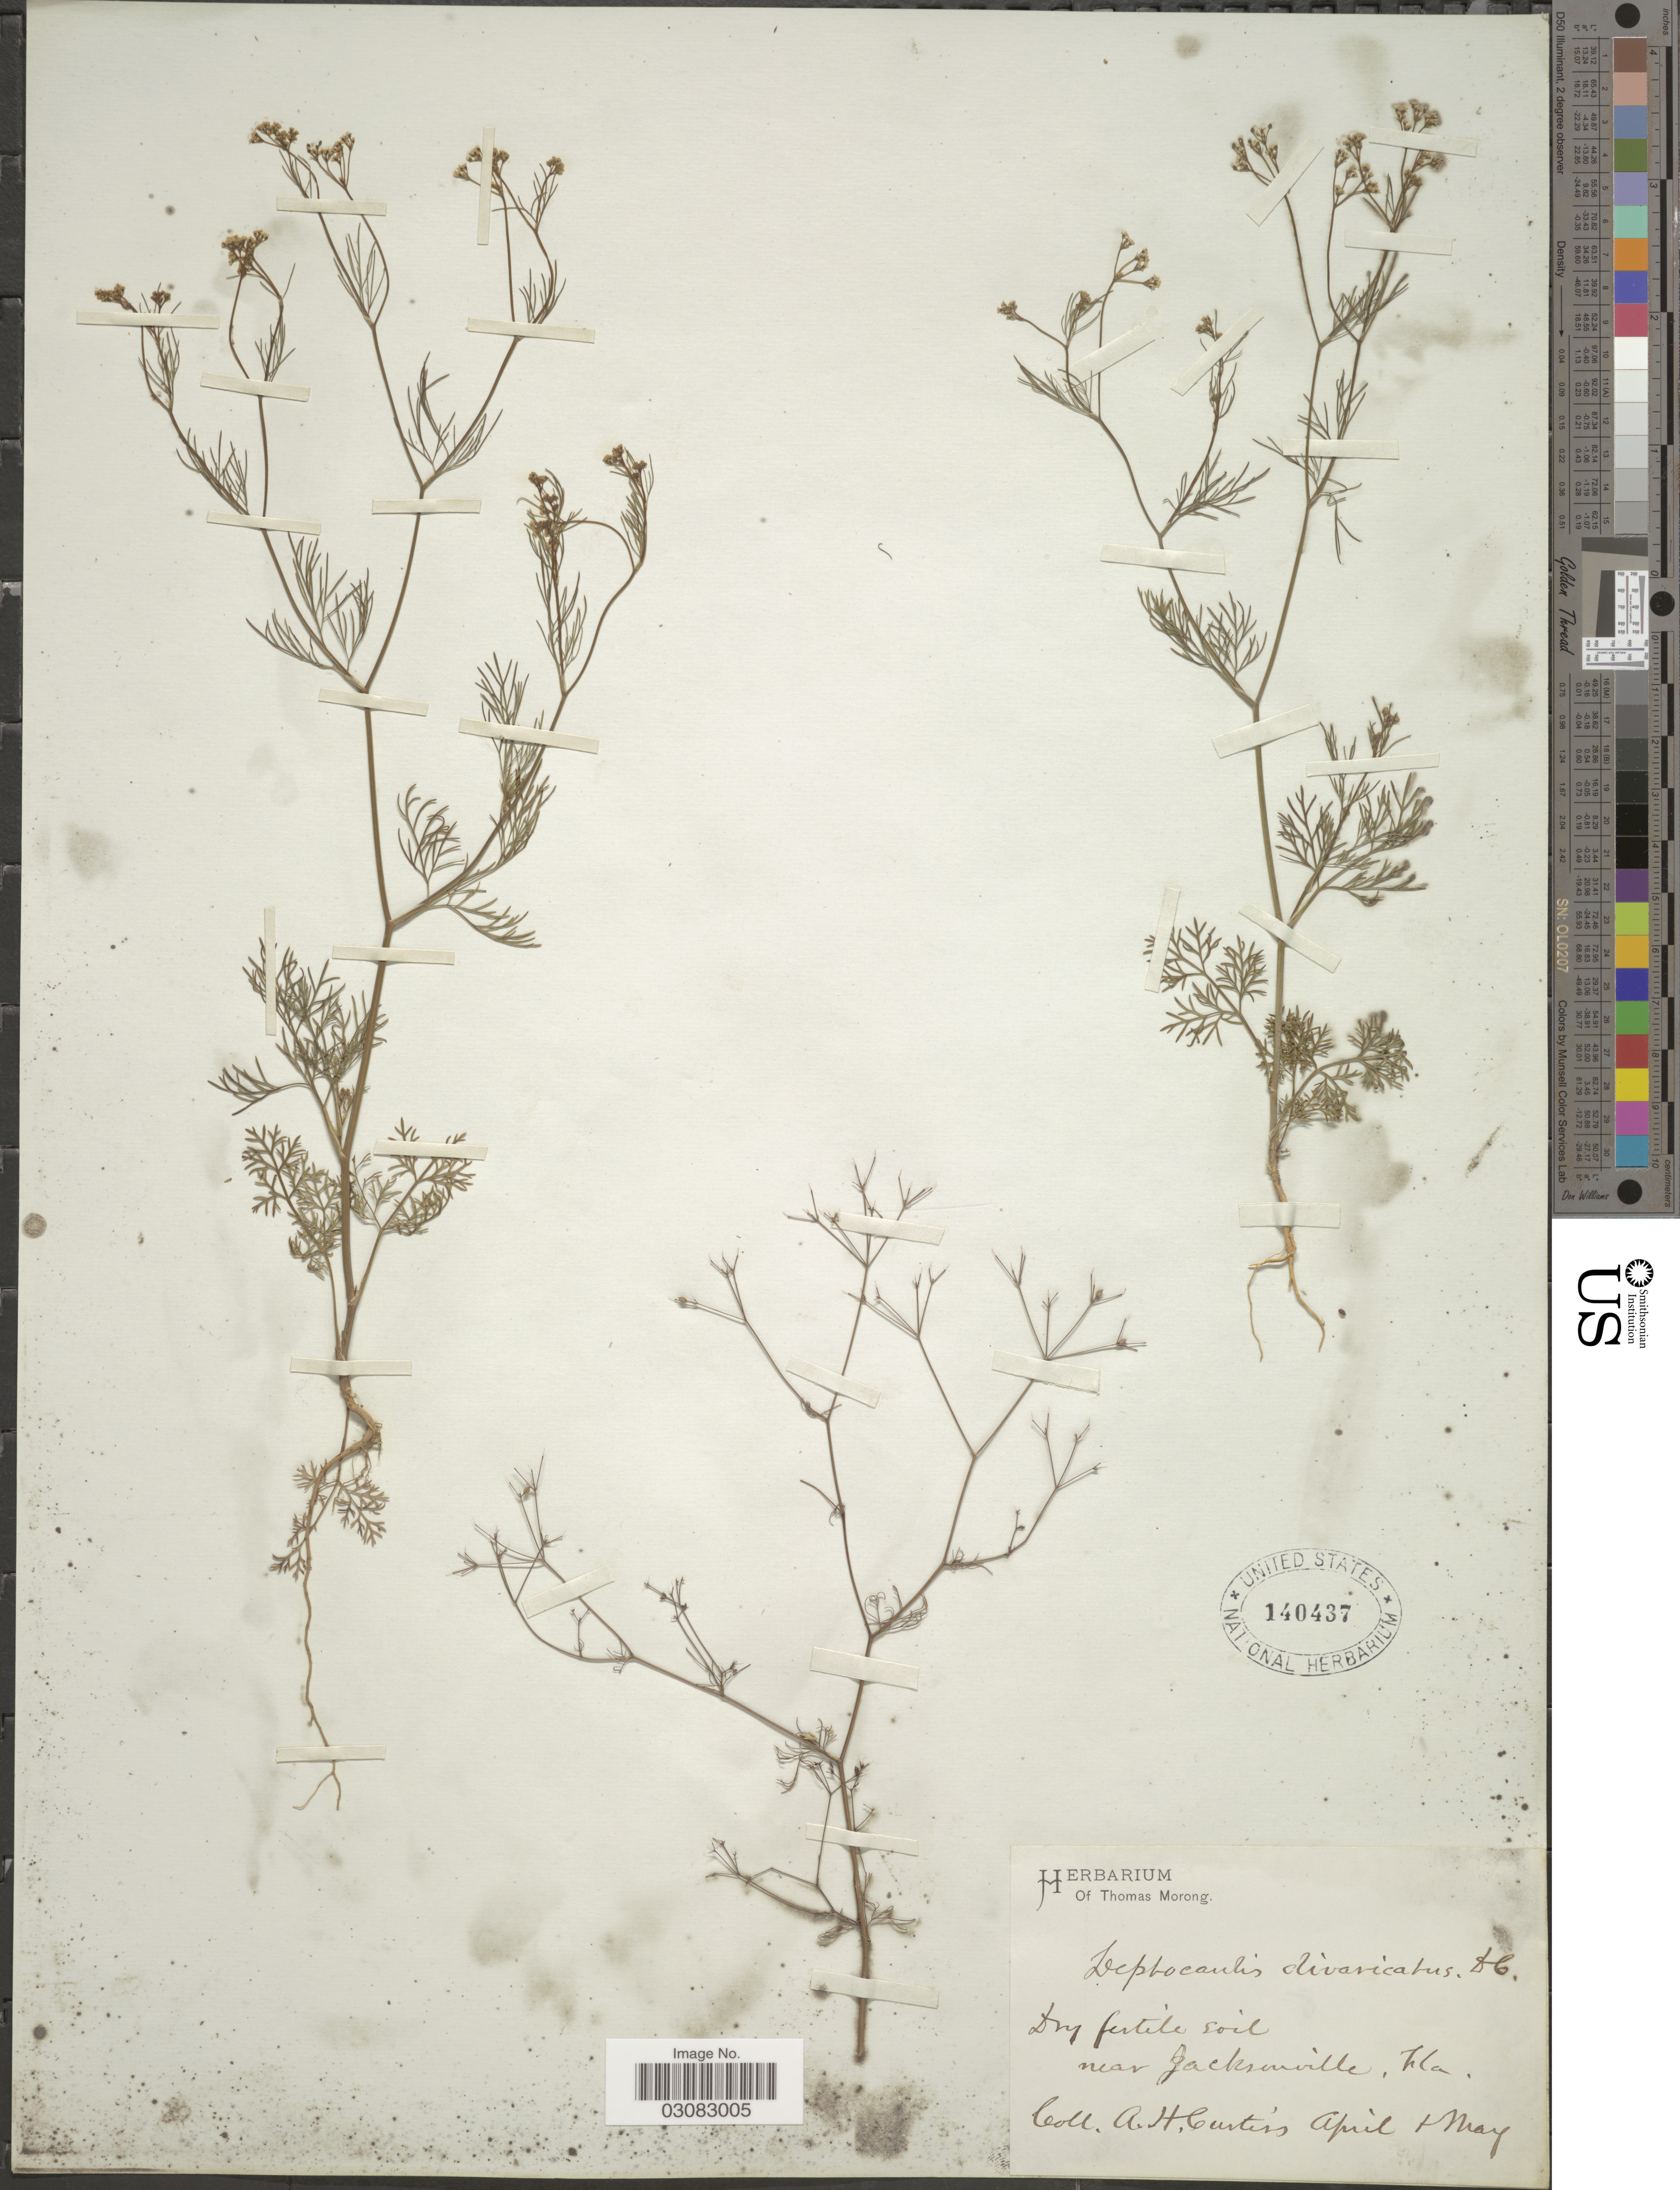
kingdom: Plantae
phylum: Tracheophyta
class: Magnoliopsida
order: Apiales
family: Apiaceae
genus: Spermolepis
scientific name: Spermolepis divaricata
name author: (Walter) Raf.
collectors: A. H. Curtiss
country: United States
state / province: Florida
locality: Near Jacksonville.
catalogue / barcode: US 140437